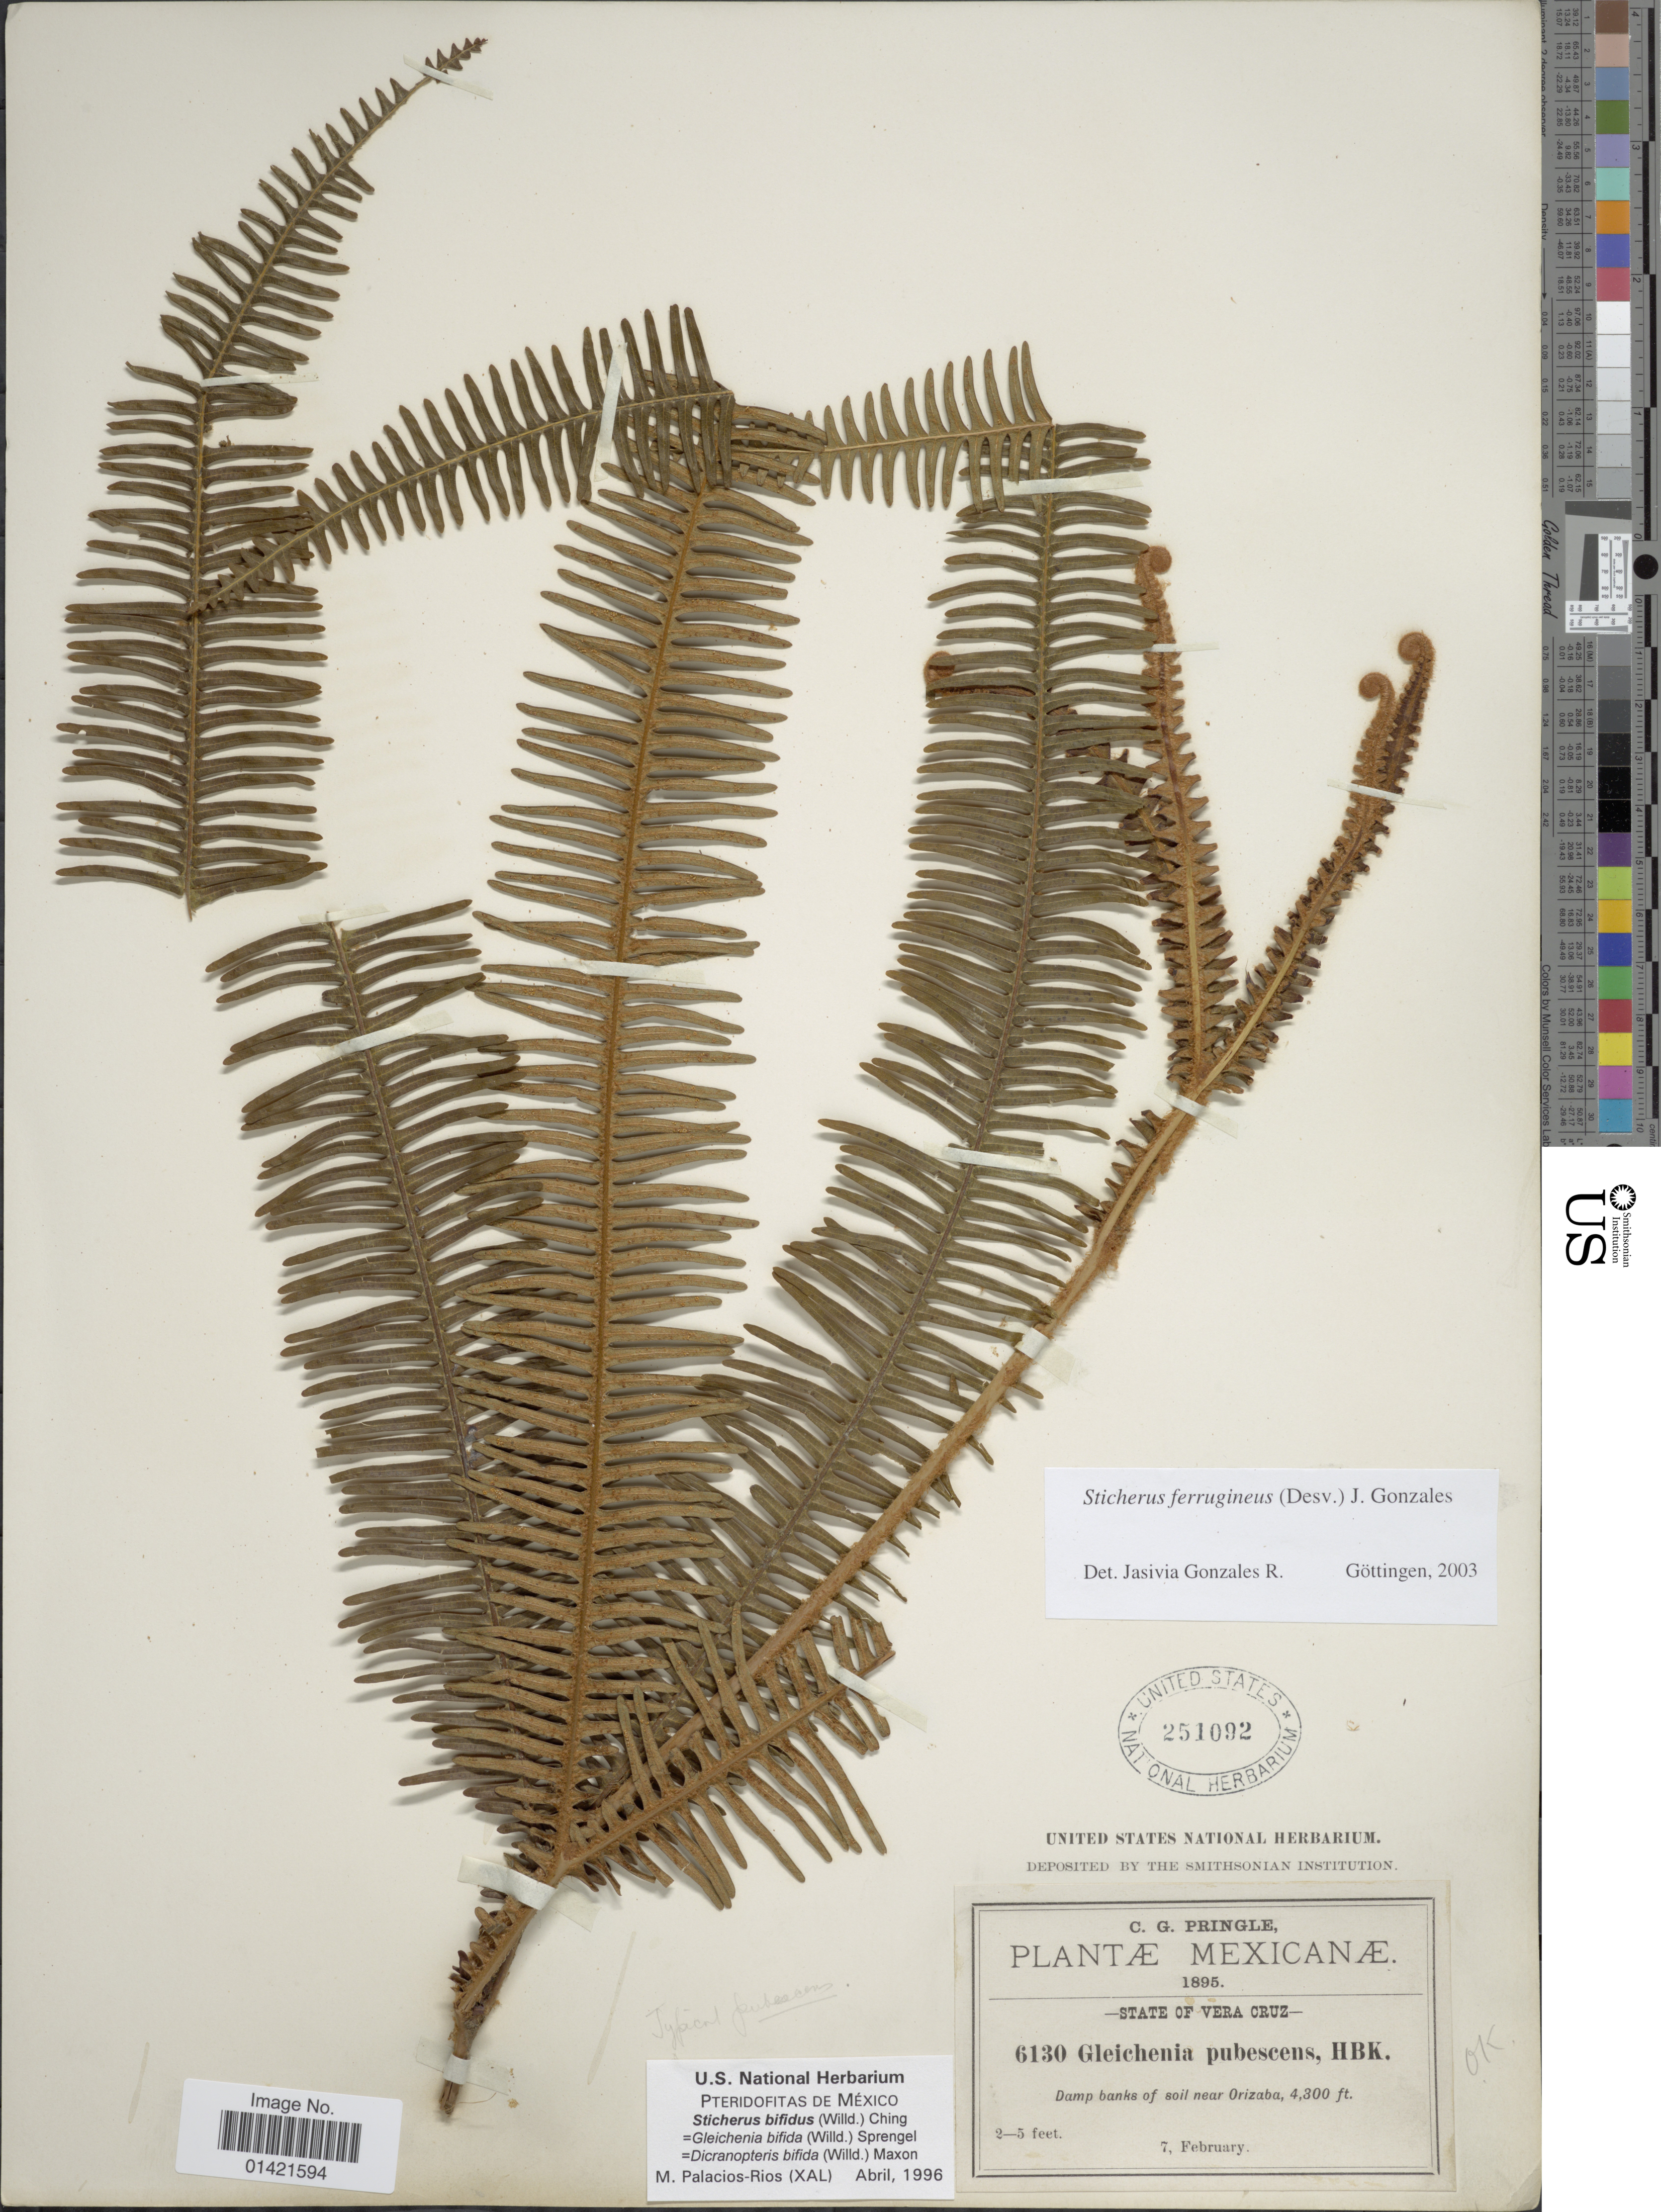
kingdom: Plantae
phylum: Tracheophyta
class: Polypodiopsida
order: Gleicheniales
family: Gleicheniaceae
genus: Sticherus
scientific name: Sticherus ferrugineus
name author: (Desv.) J. Gonzales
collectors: C. G. Pringle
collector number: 6130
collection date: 1895-02-07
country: Mexico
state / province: Veracruz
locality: Mexicanae. State of Vera Cruz. Damp banks of soil near Orizaba.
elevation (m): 1311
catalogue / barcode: US 251092